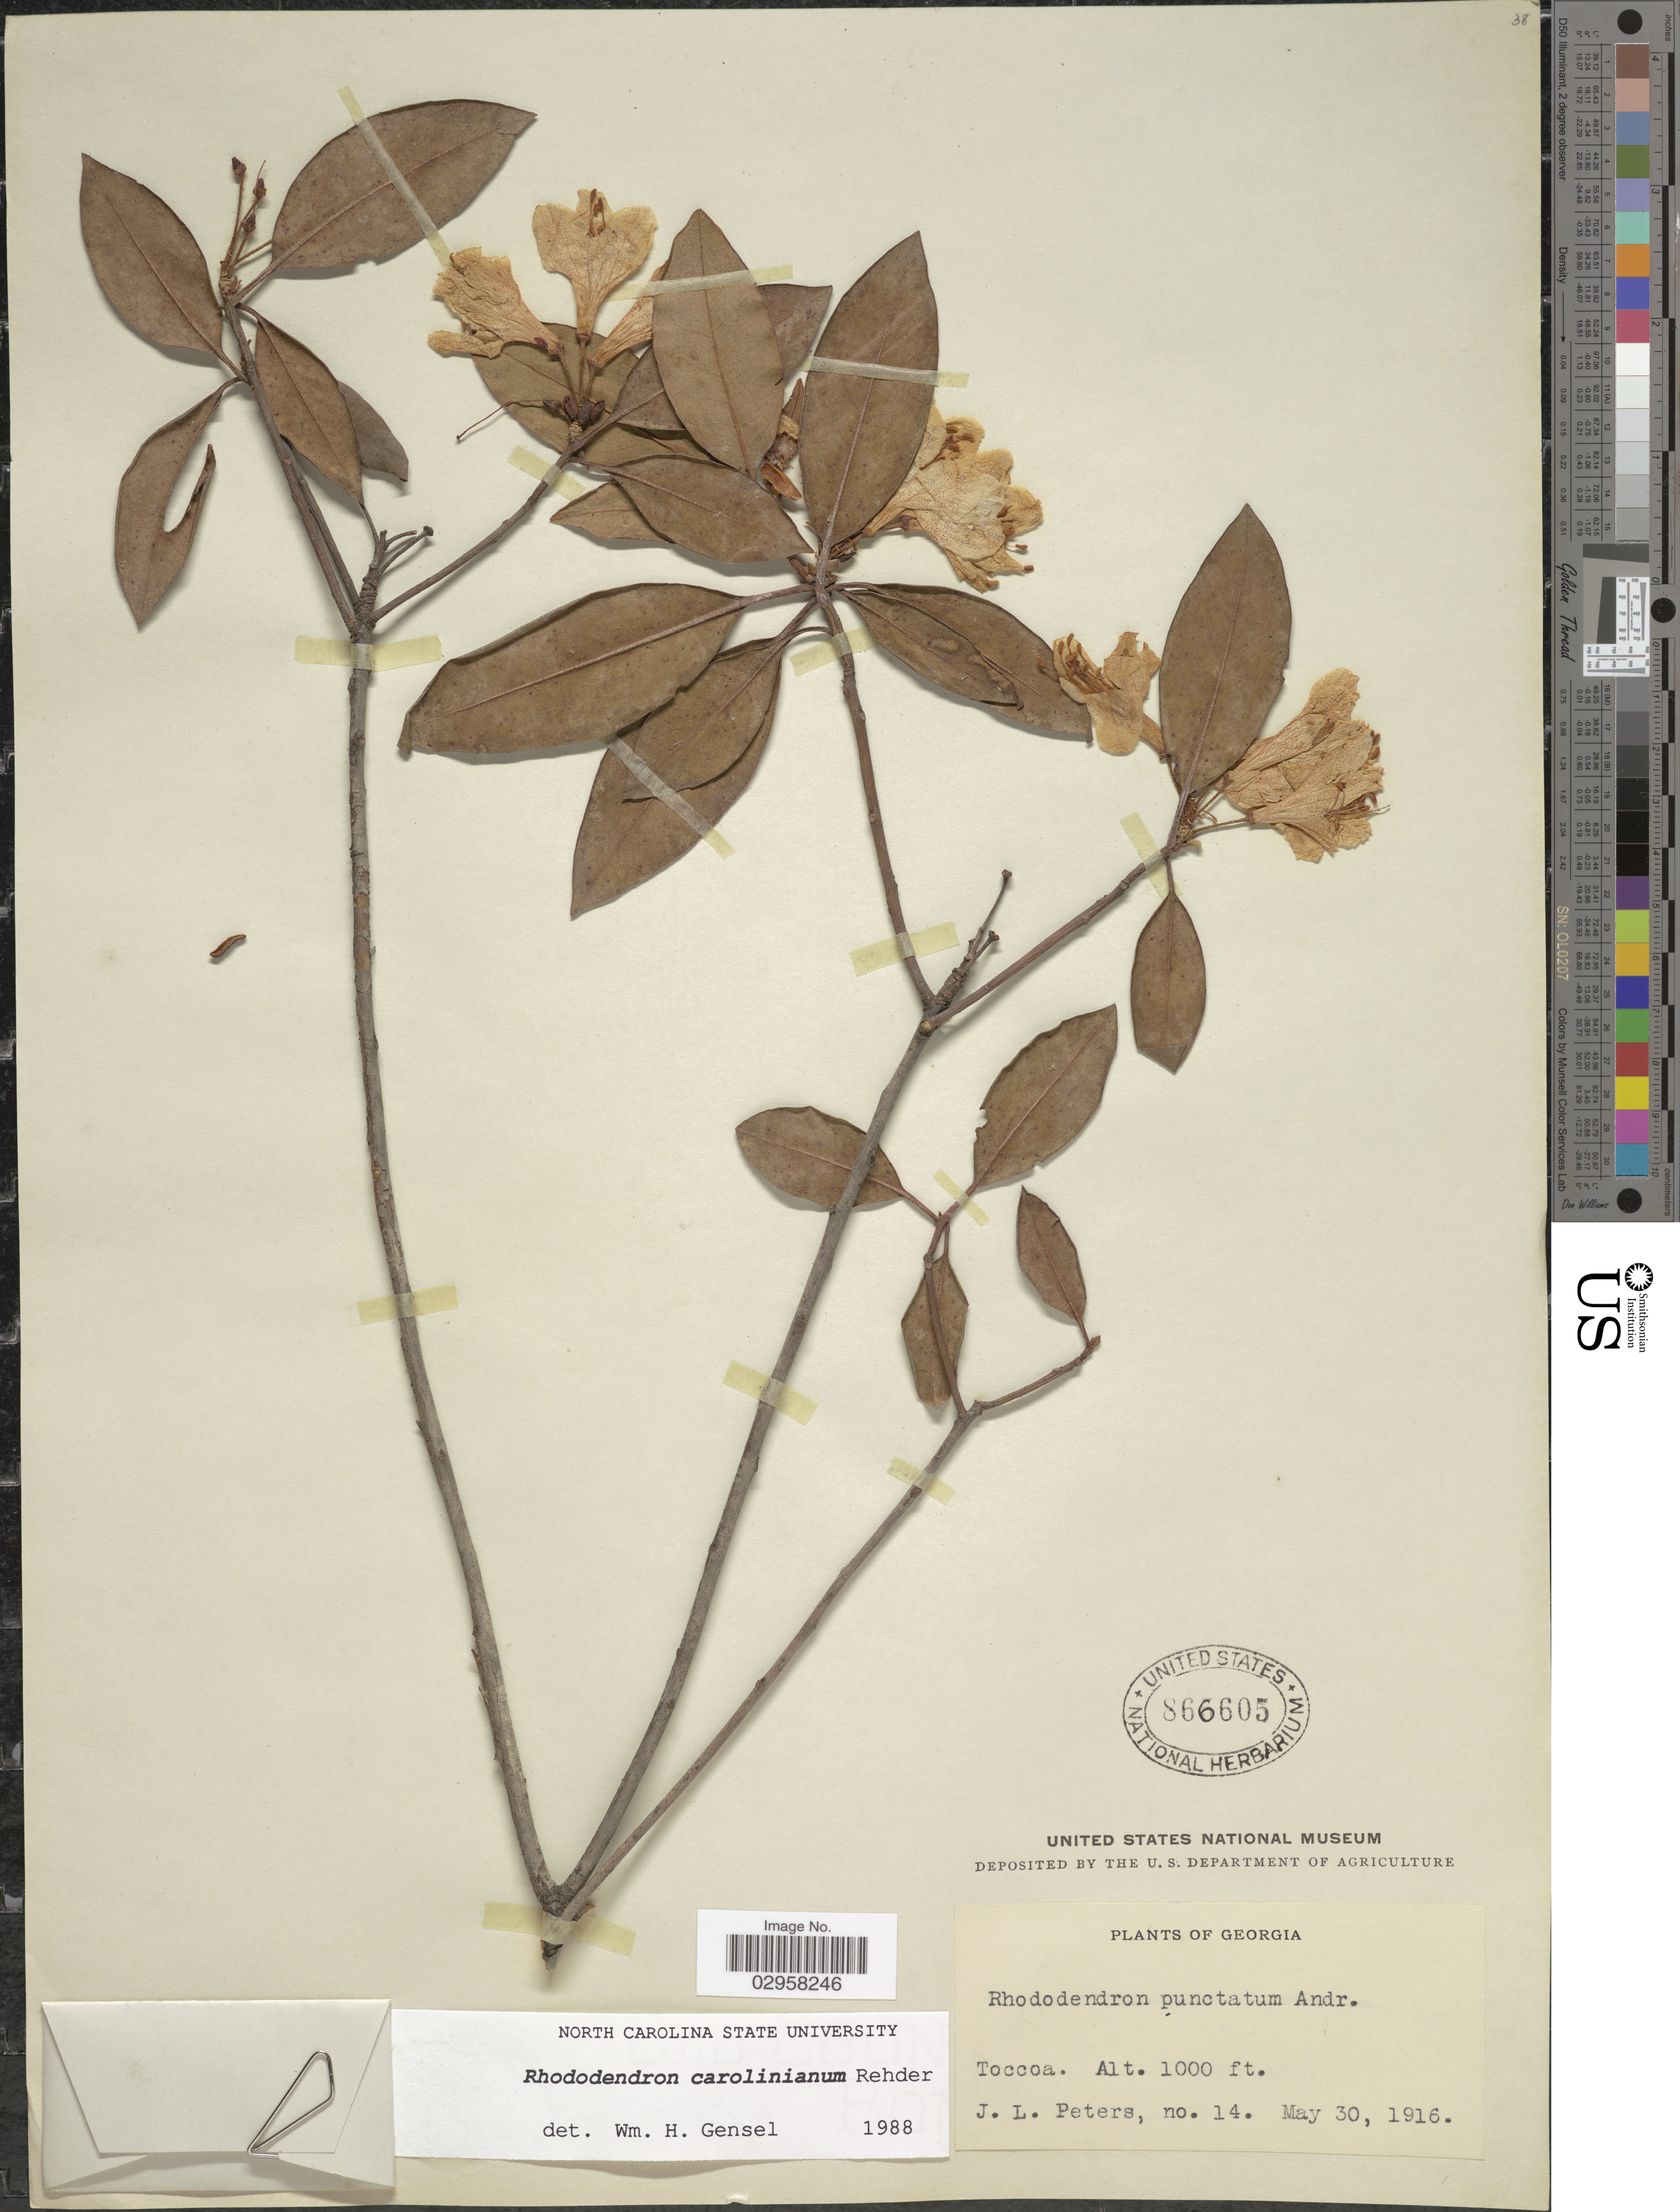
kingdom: Plantae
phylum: Tracheophyta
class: Magnoliopsida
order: Ericales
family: Ericaceae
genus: Rhododendron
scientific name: Rhododendron carolinianum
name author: Rehder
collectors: J. L. Peters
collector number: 14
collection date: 1916-05-30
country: United States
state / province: Georgia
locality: Toccoa.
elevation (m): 305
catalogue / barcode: US 866605